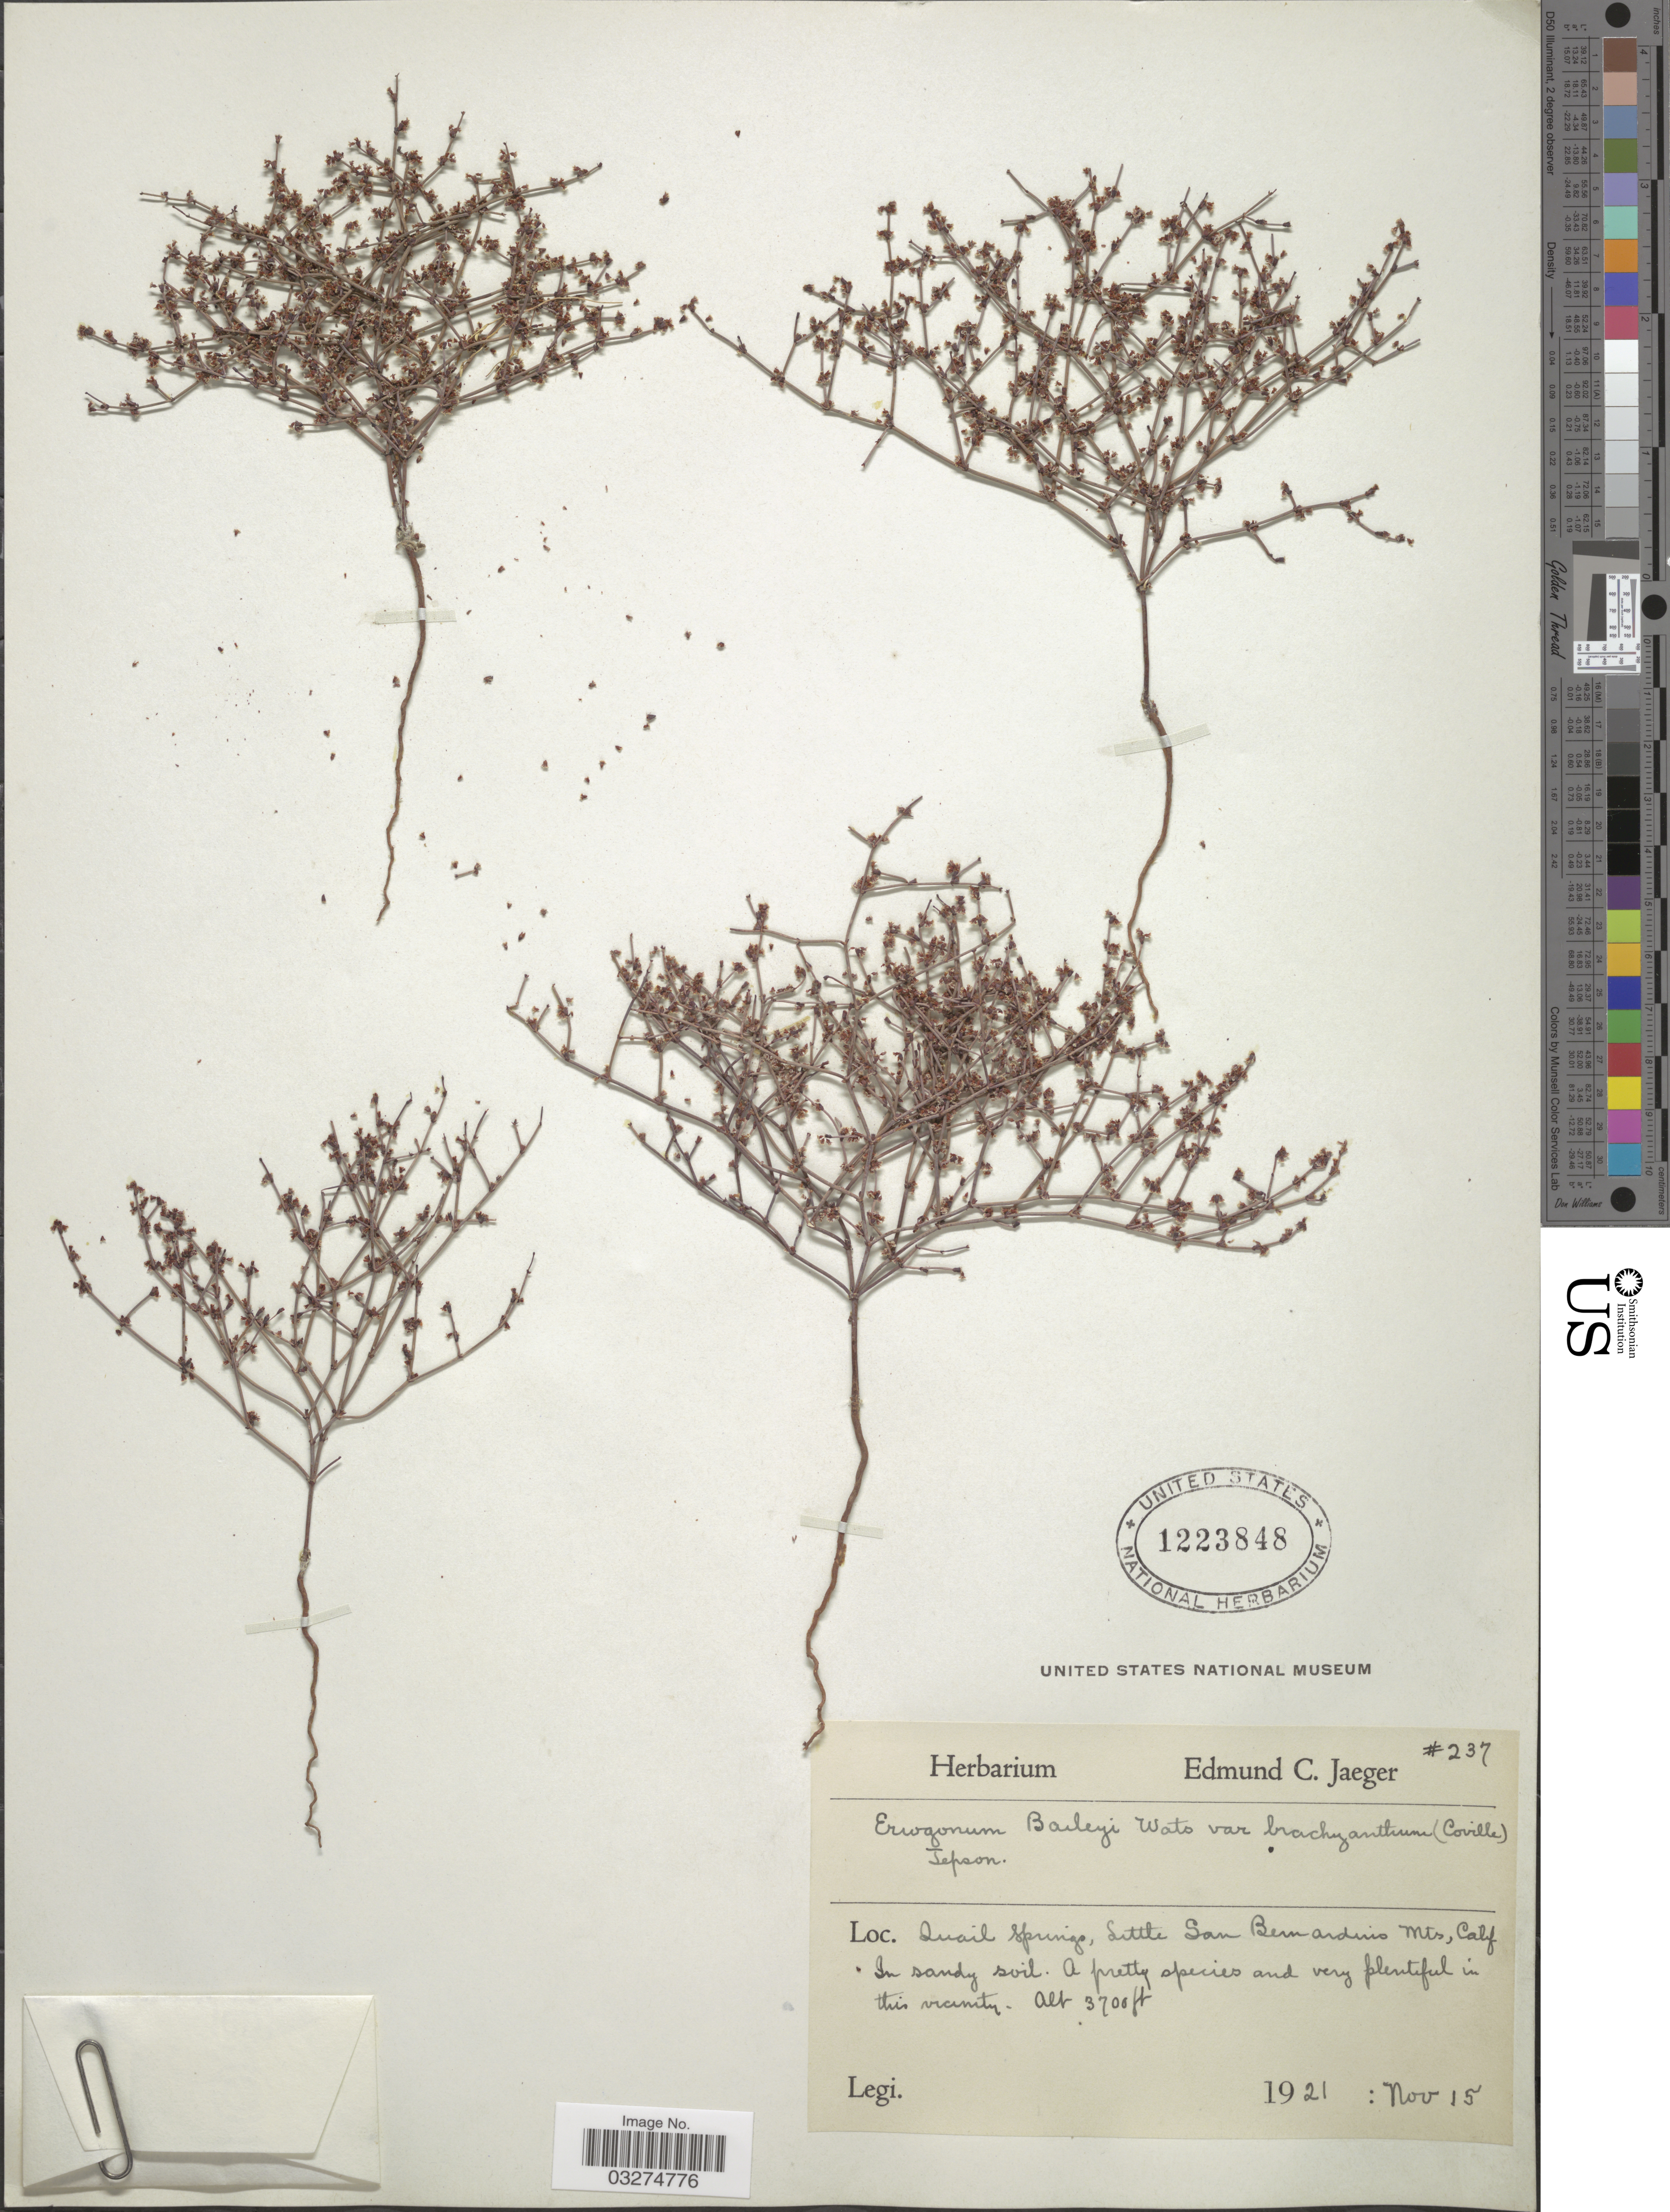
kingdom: Plantae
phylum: Tracheophyta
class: Magnoliopsida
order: Caryophyllales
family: Polygonaceae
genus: Eriogonum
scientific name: Eriogonum baileyi var. baileyi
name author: S. Watson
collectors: ex herb. E.C. Jaeger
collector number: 237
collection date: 1921-11-15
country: United States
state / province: California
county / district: San Bernardino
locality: Quail Springs, Little San Bernardino Mts.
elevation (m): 1128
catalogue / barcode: US 1223848